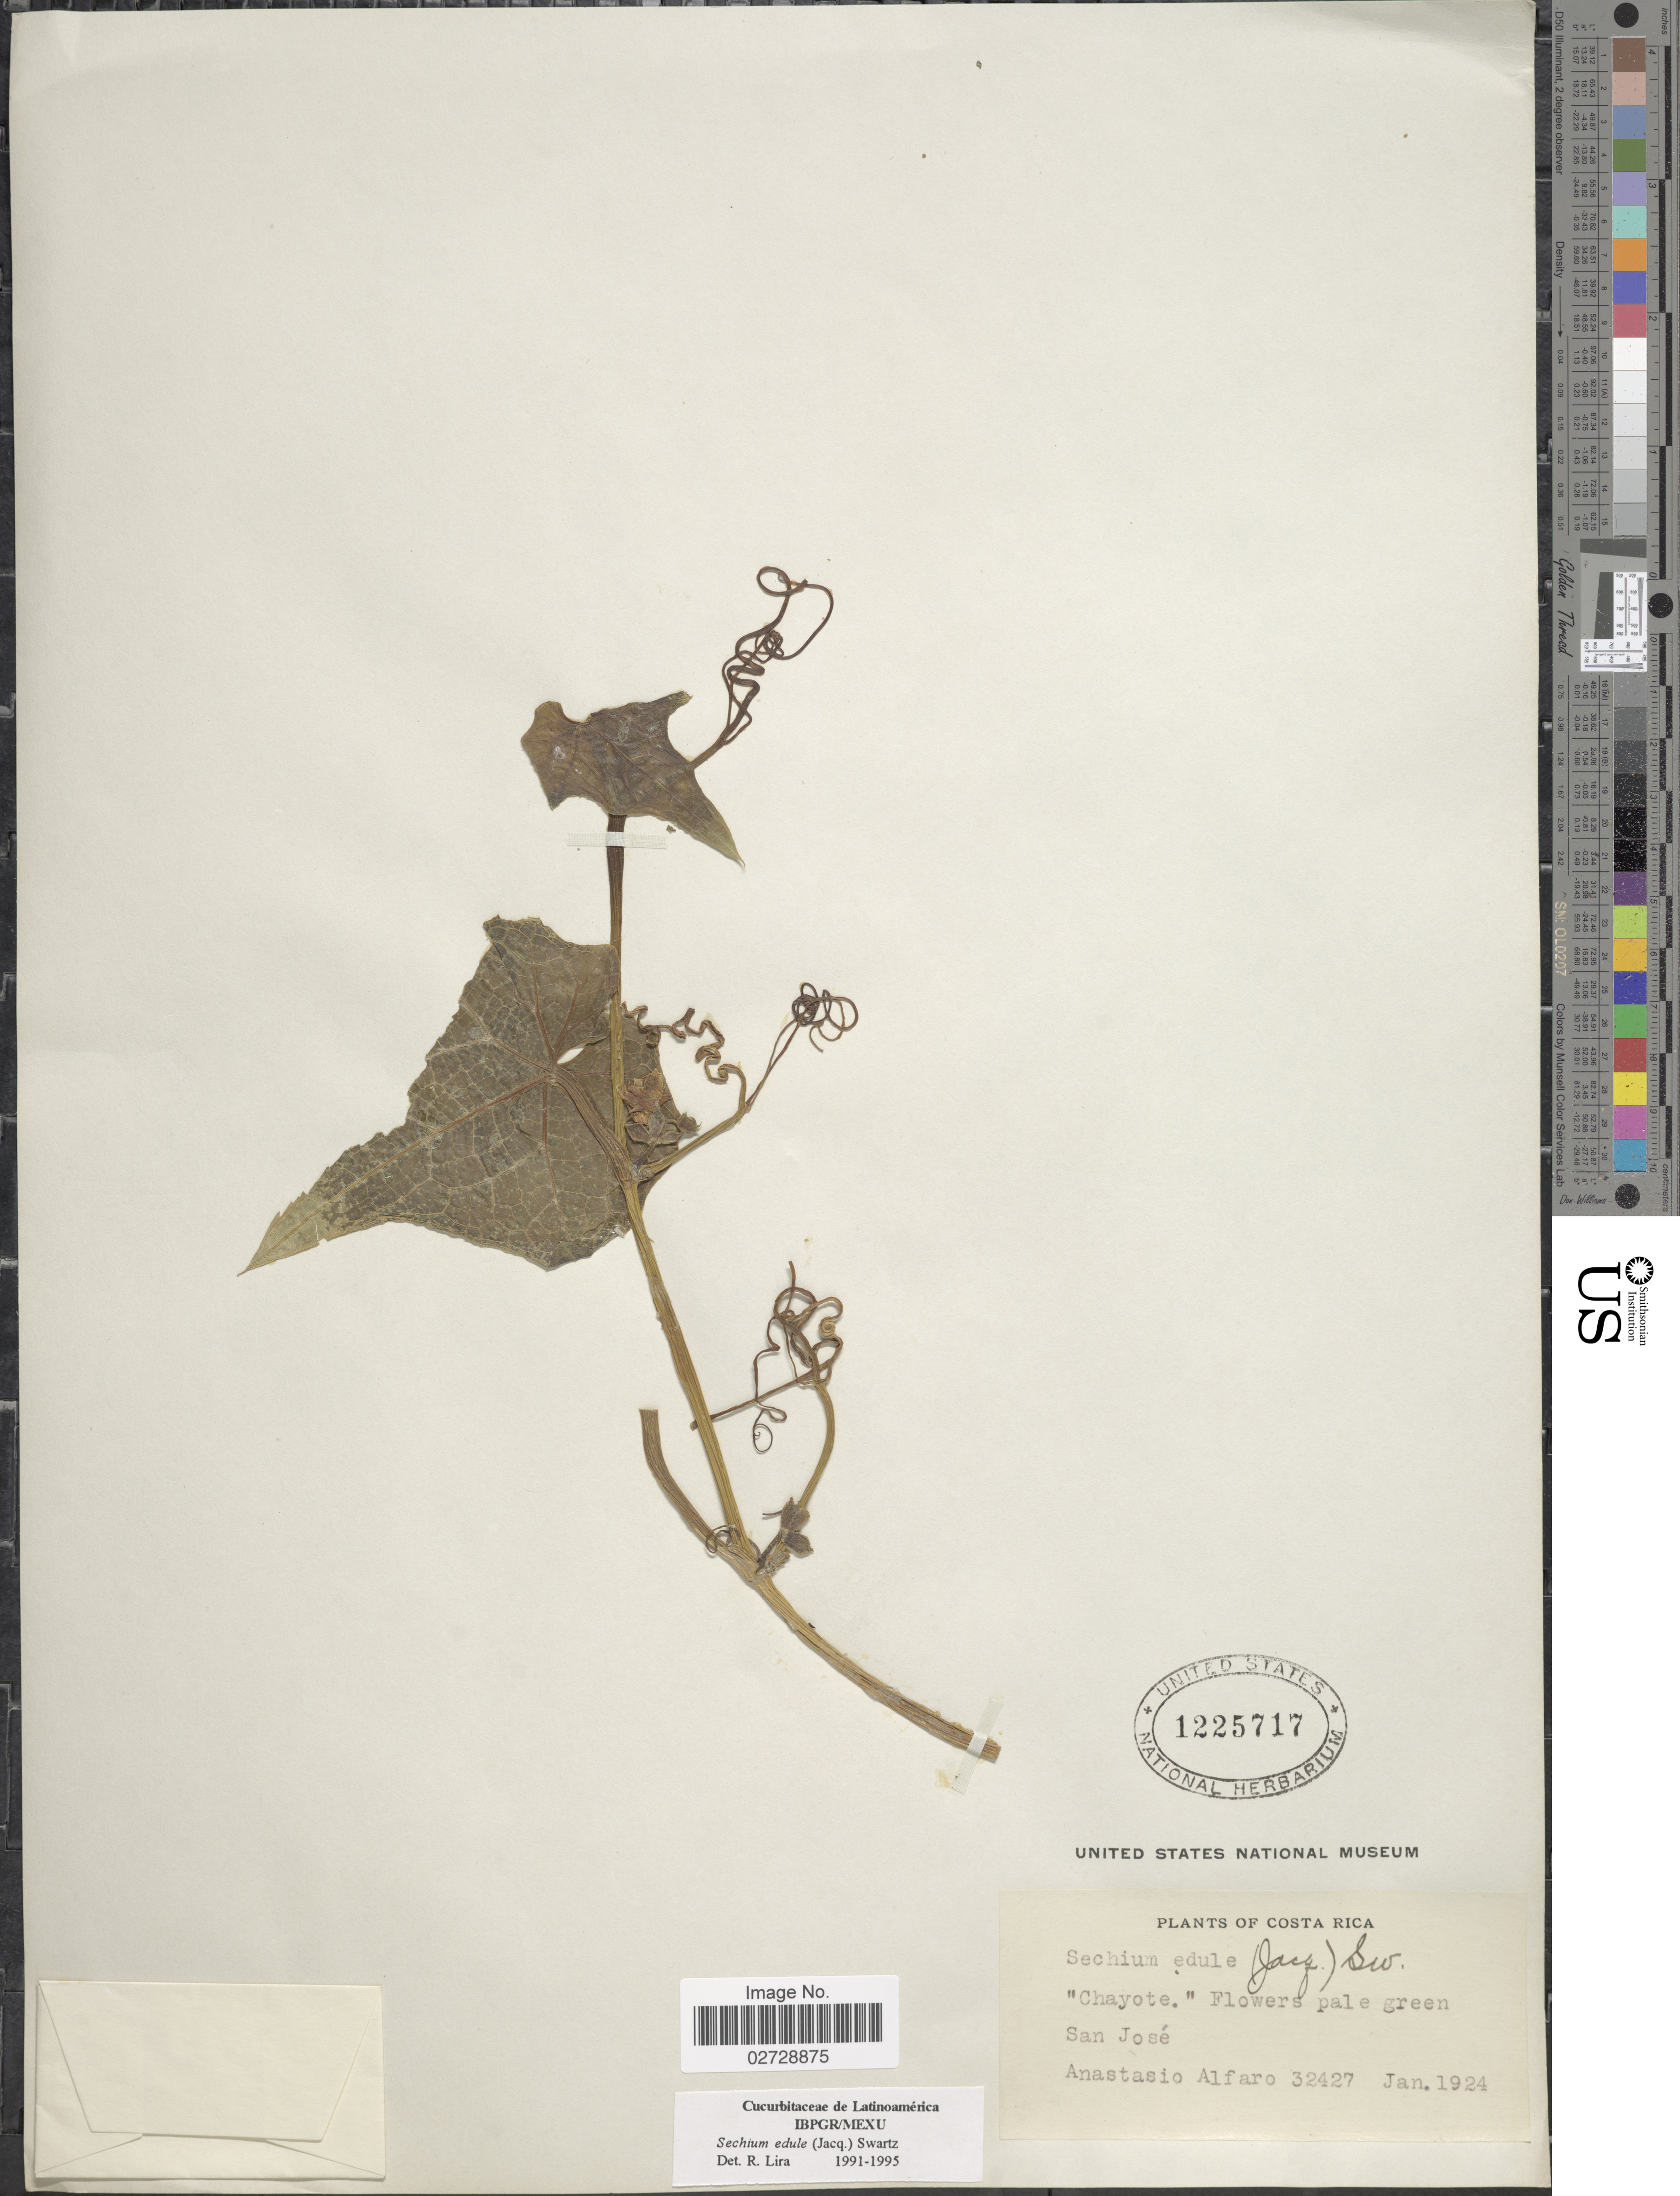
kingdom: Plantae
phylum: Tracheophyta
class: Magnoliopsida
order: Cucurbitales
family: Cucurbitaceae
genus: Sicyos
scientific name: Sicyos edulis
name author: Jacq.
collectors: A. Alfaro Gonzalez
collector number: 32427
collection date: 1924-01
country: Costa Rica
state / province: San José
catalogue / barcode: US 1225717